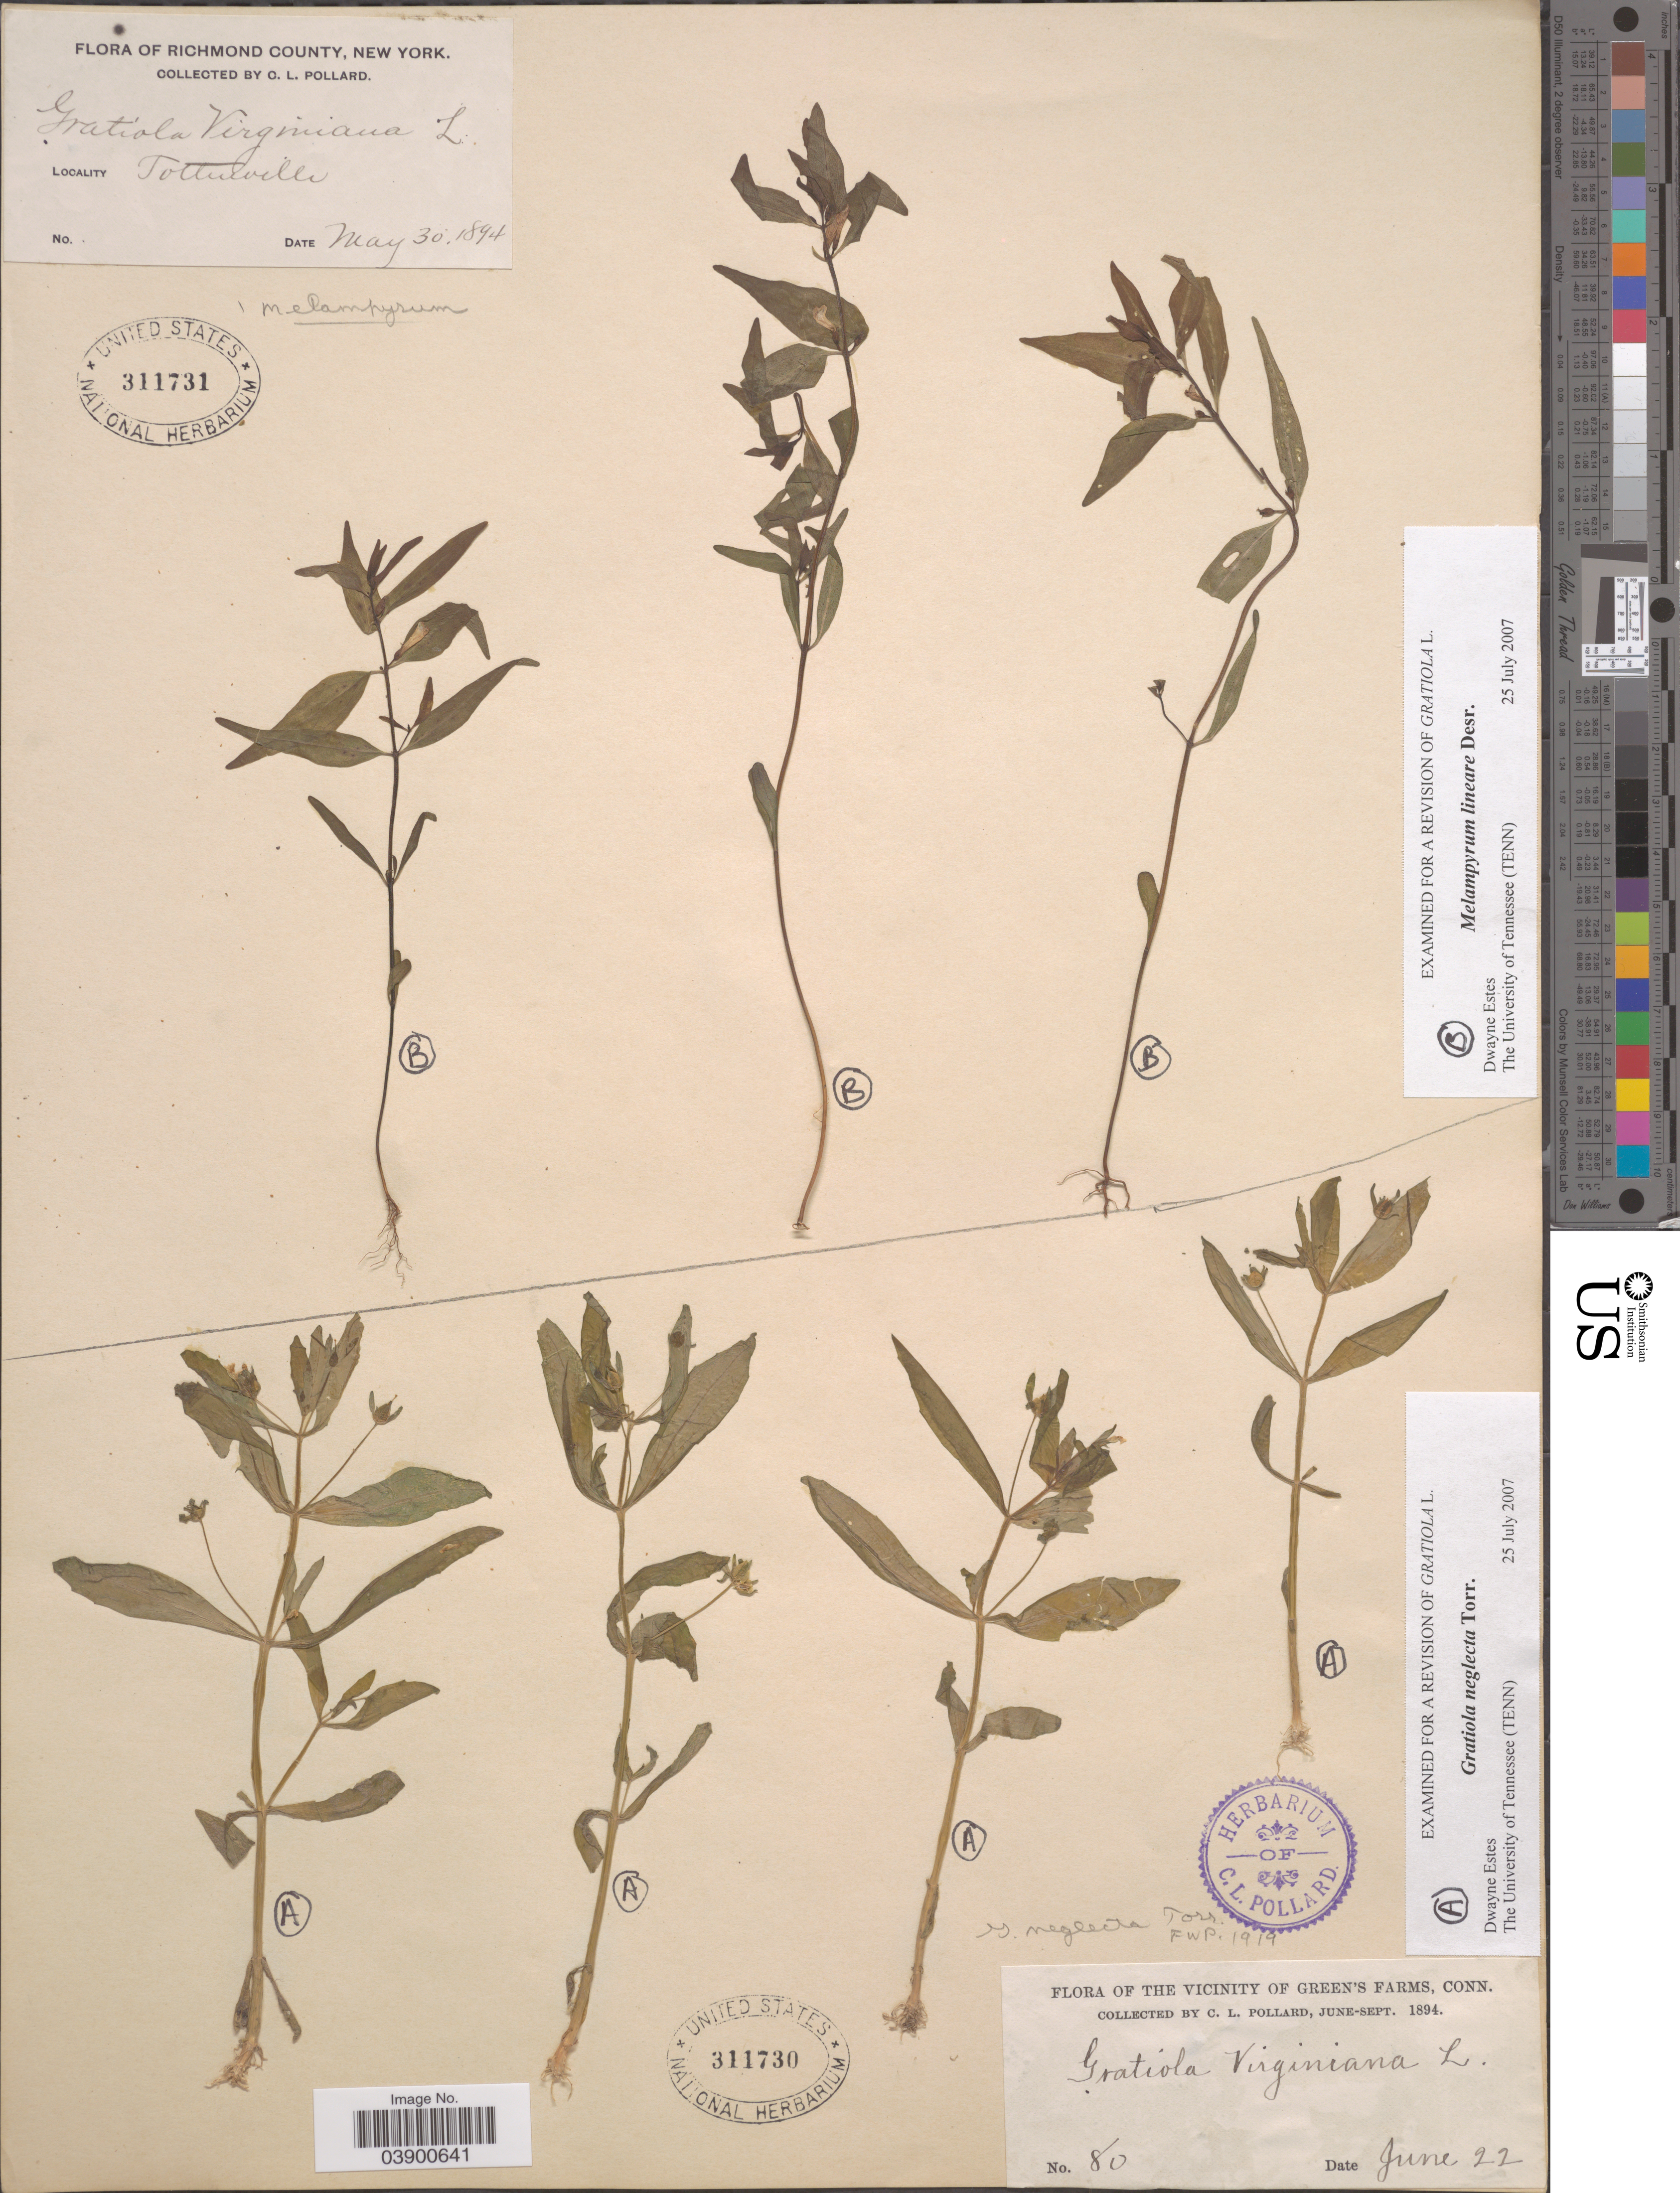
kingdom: Plantae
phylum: Tracheophyta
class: Magnoliopsida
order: Lamiales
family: Plantaginaceae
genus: Gratiola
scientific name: Gratiola neglecta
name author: Torr.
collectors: C. L. Pollard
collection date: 1894-05-30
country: United States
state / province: New York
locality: Richmond County. Tottenville.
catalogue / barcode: US 311731-2